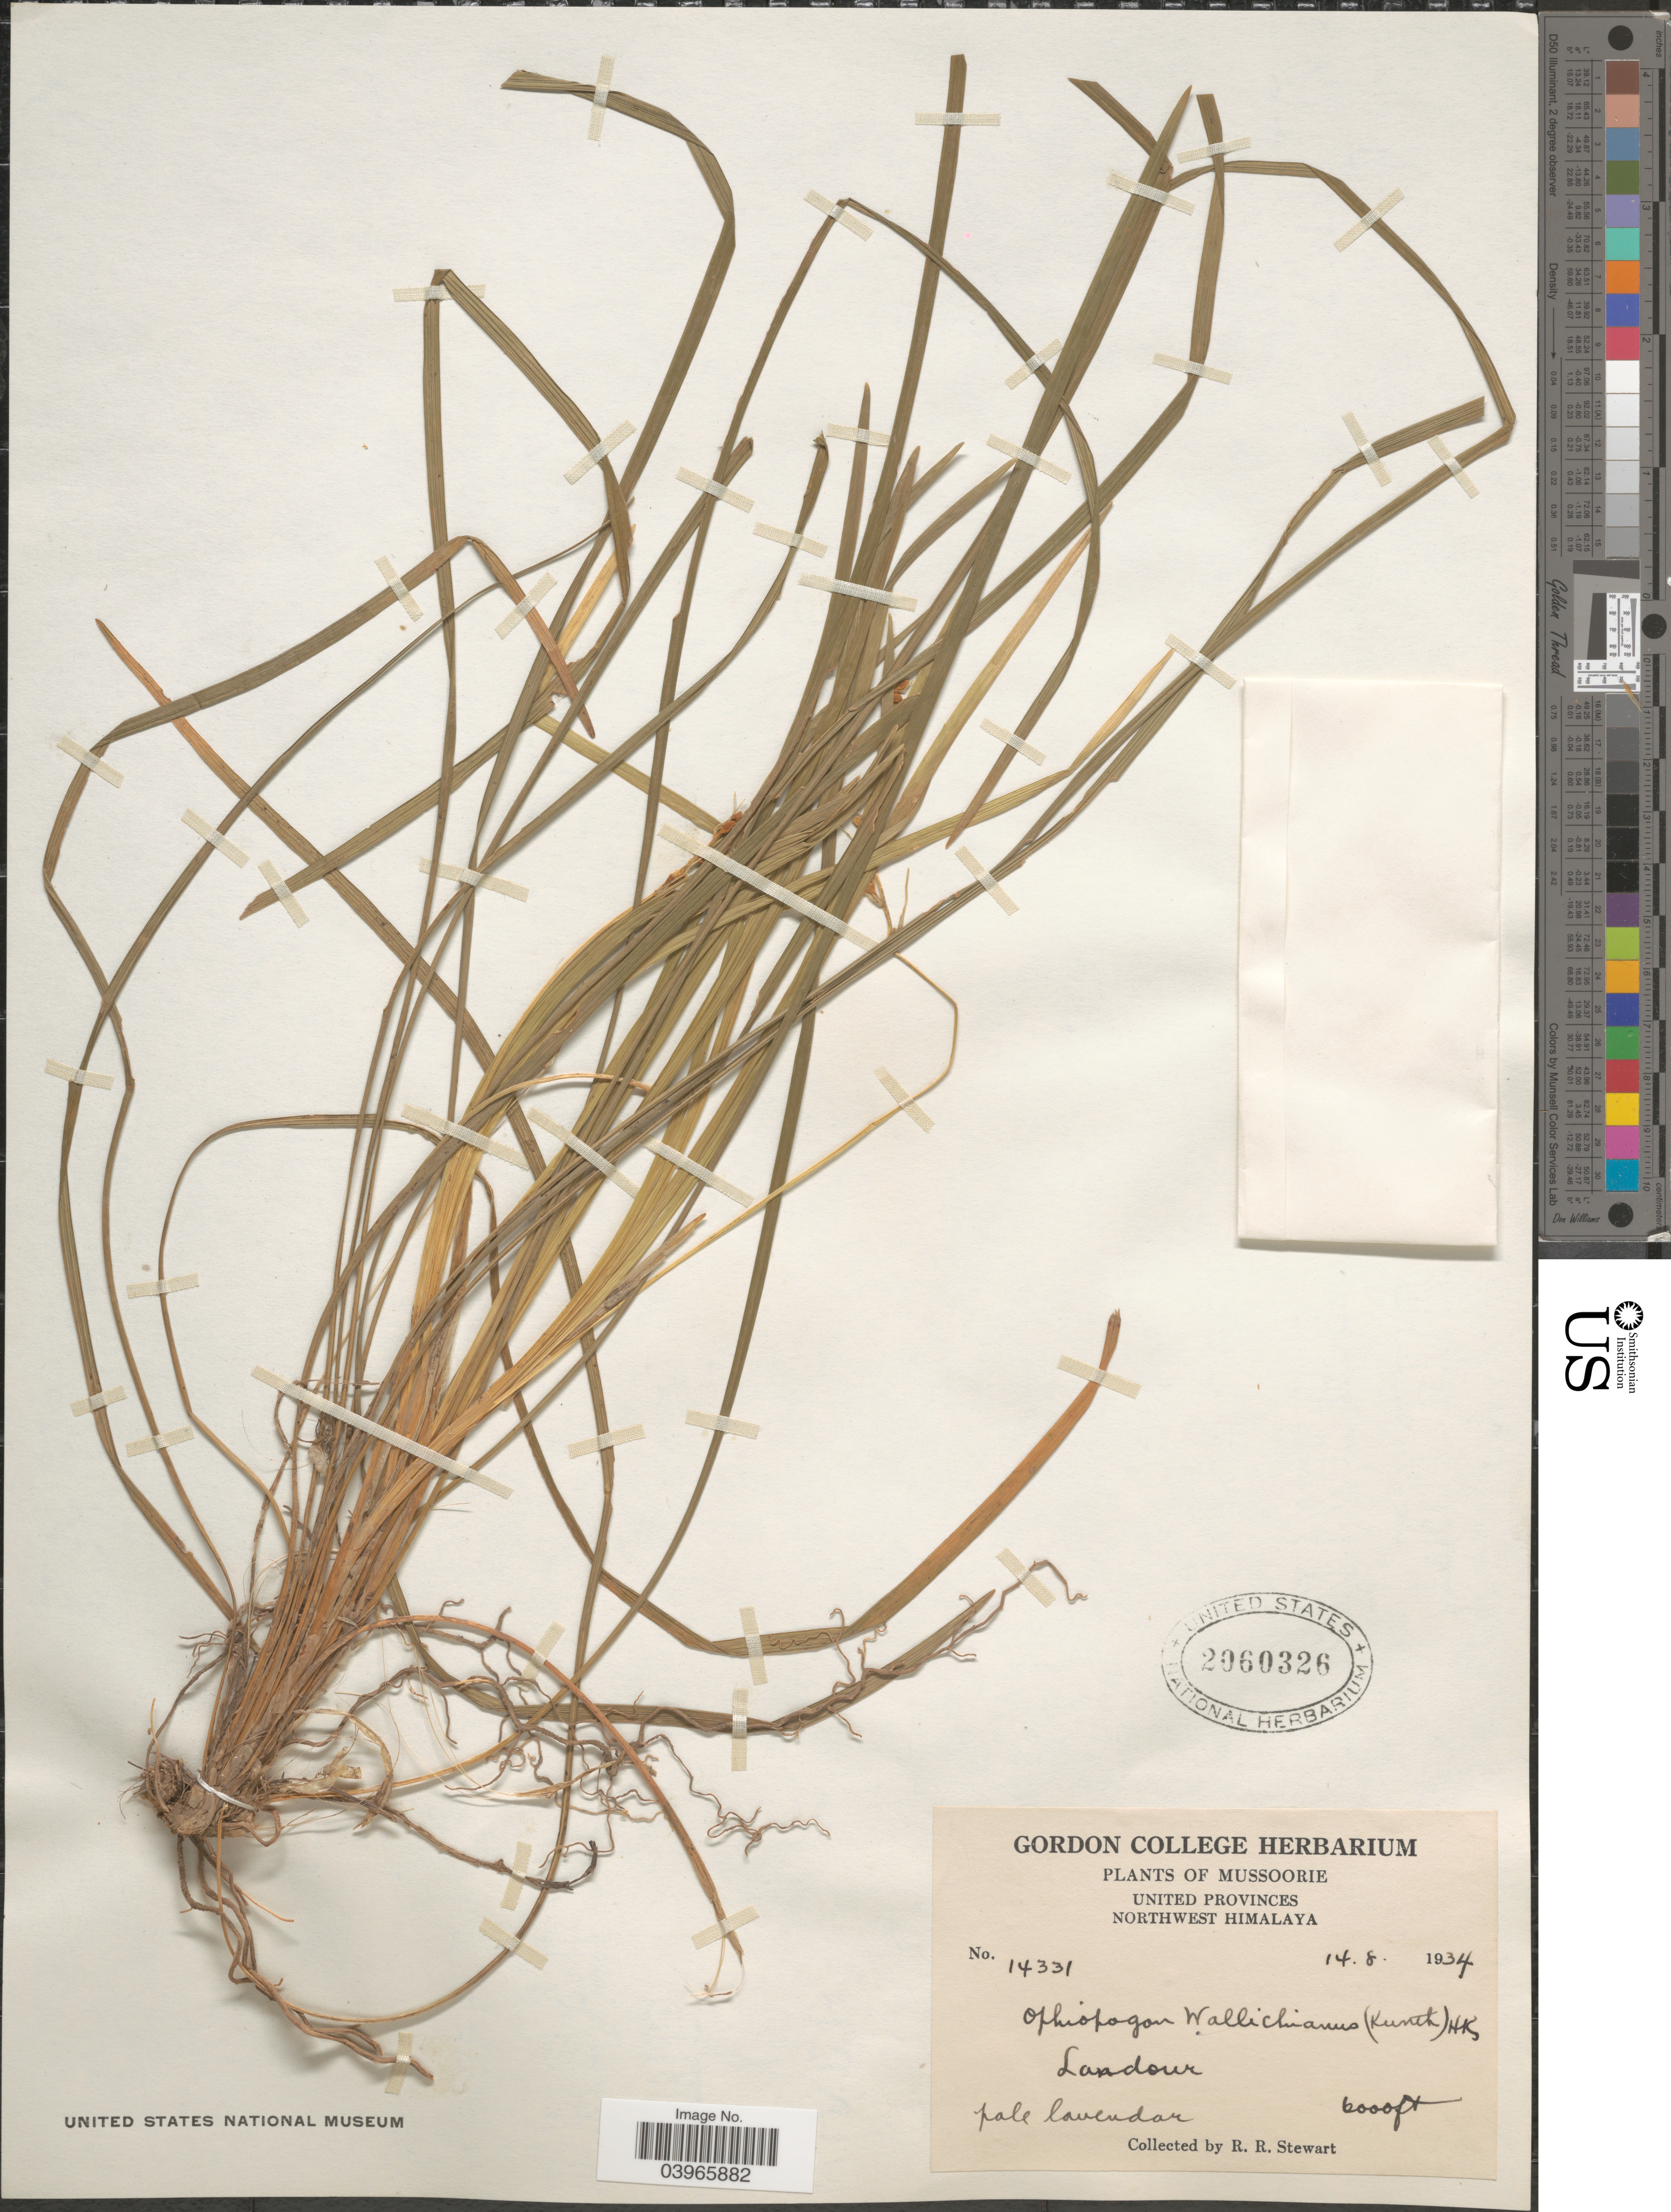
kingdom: Plantae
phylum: Tracheophyta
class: Liliopsida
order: Asparagales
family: Asparagaceae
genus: Ophiopogon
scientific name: Ophiopogon wallichianus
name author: (Kunth) Hook. f.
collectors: R. Stewart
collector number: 14331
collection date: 1934-08-14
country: India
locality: Mussoorie. United Provinces. Northwest Himalaya. Landour.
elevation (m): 1829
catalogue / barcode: US 2060326